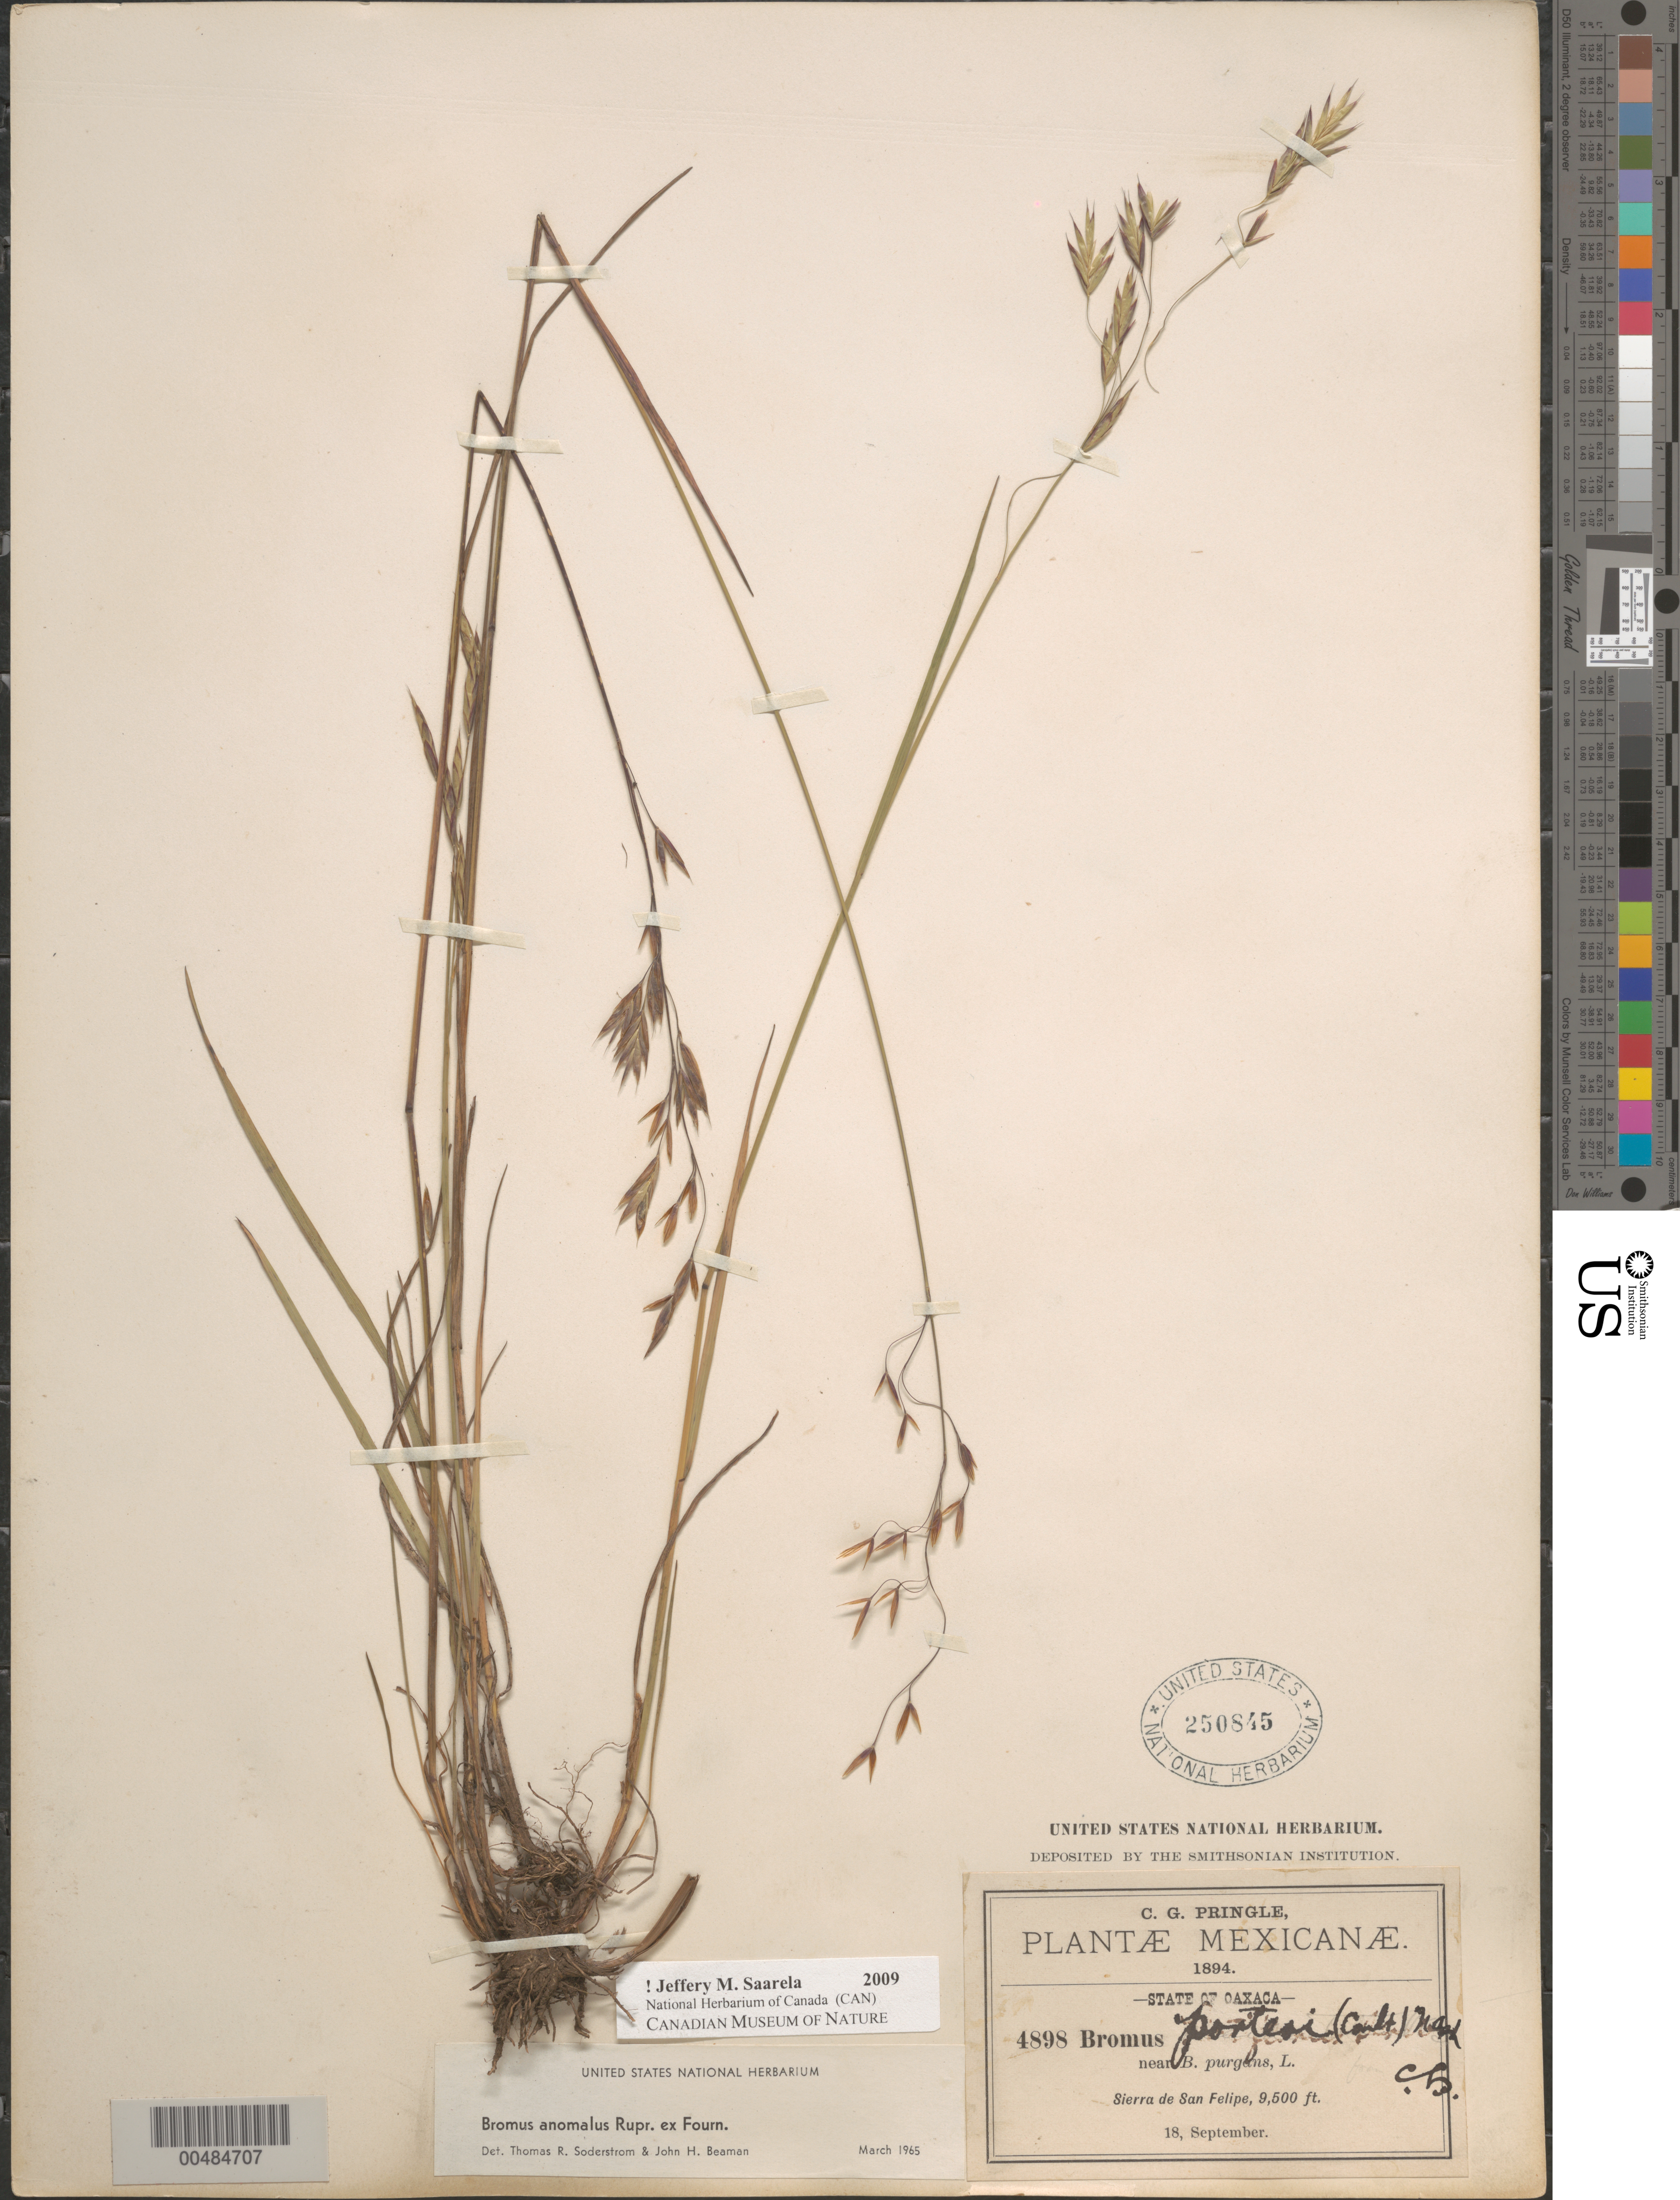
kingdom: Plantae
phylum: Tracheophyta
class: Liliopsida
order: Poales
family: Poaceae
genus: Bromus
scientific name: Bromus anomalus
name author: Rupr. ex E. Fourn.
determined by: Soderstrom, T. R.; Beaman, J. H.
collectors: C. G. Pringle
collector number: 4898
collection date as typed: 18 Sep 1894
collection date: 1894-09-18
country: Mexico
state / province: Oaxaca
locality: Sierra de San Felipe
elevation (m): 2896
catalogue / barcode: US 250845